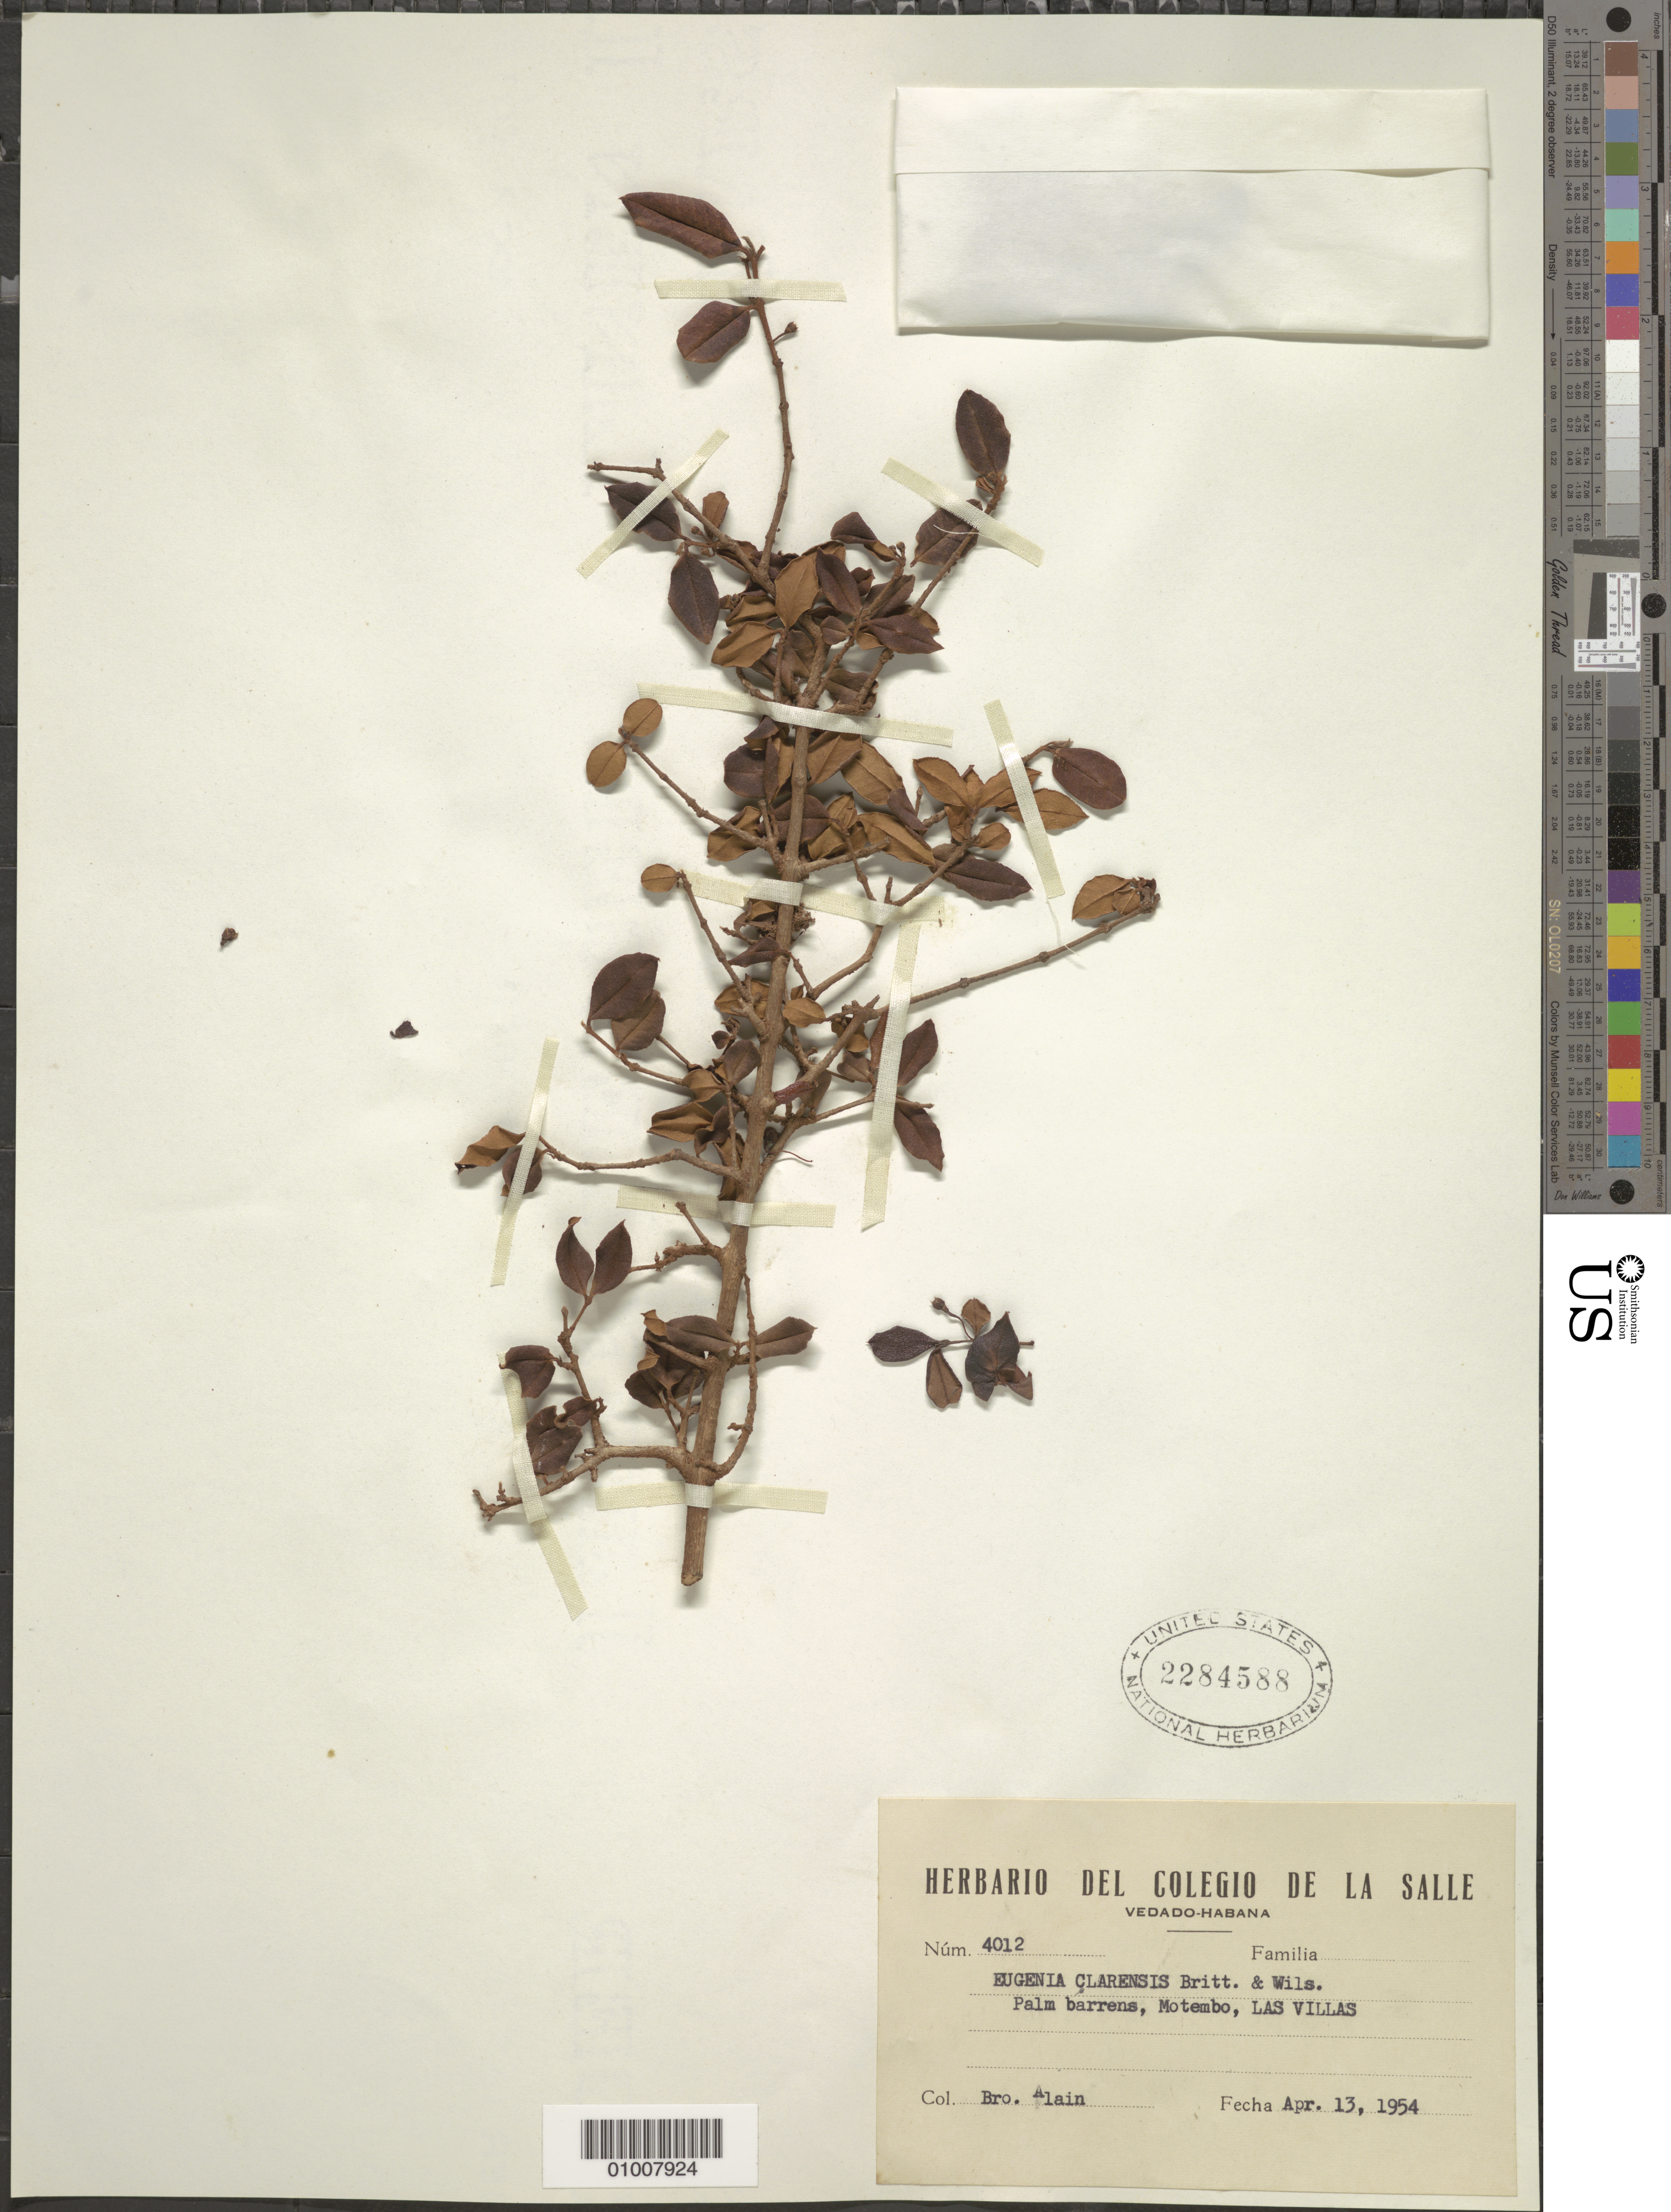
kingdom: Plantae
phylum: Tracheophyta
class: Magnoliopsida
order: Myrtales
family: Myrtaceae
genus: Eugenia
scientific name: Eugenia clarensis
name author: Britton & P. Wilson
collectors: A. H. Liogier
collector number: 4012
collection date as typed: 13 Apr 1954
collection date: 1954-04-13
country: Cuba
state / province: Villa Clara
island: Cuba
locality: Palm barrens, Motembo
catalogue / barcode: US 2284588